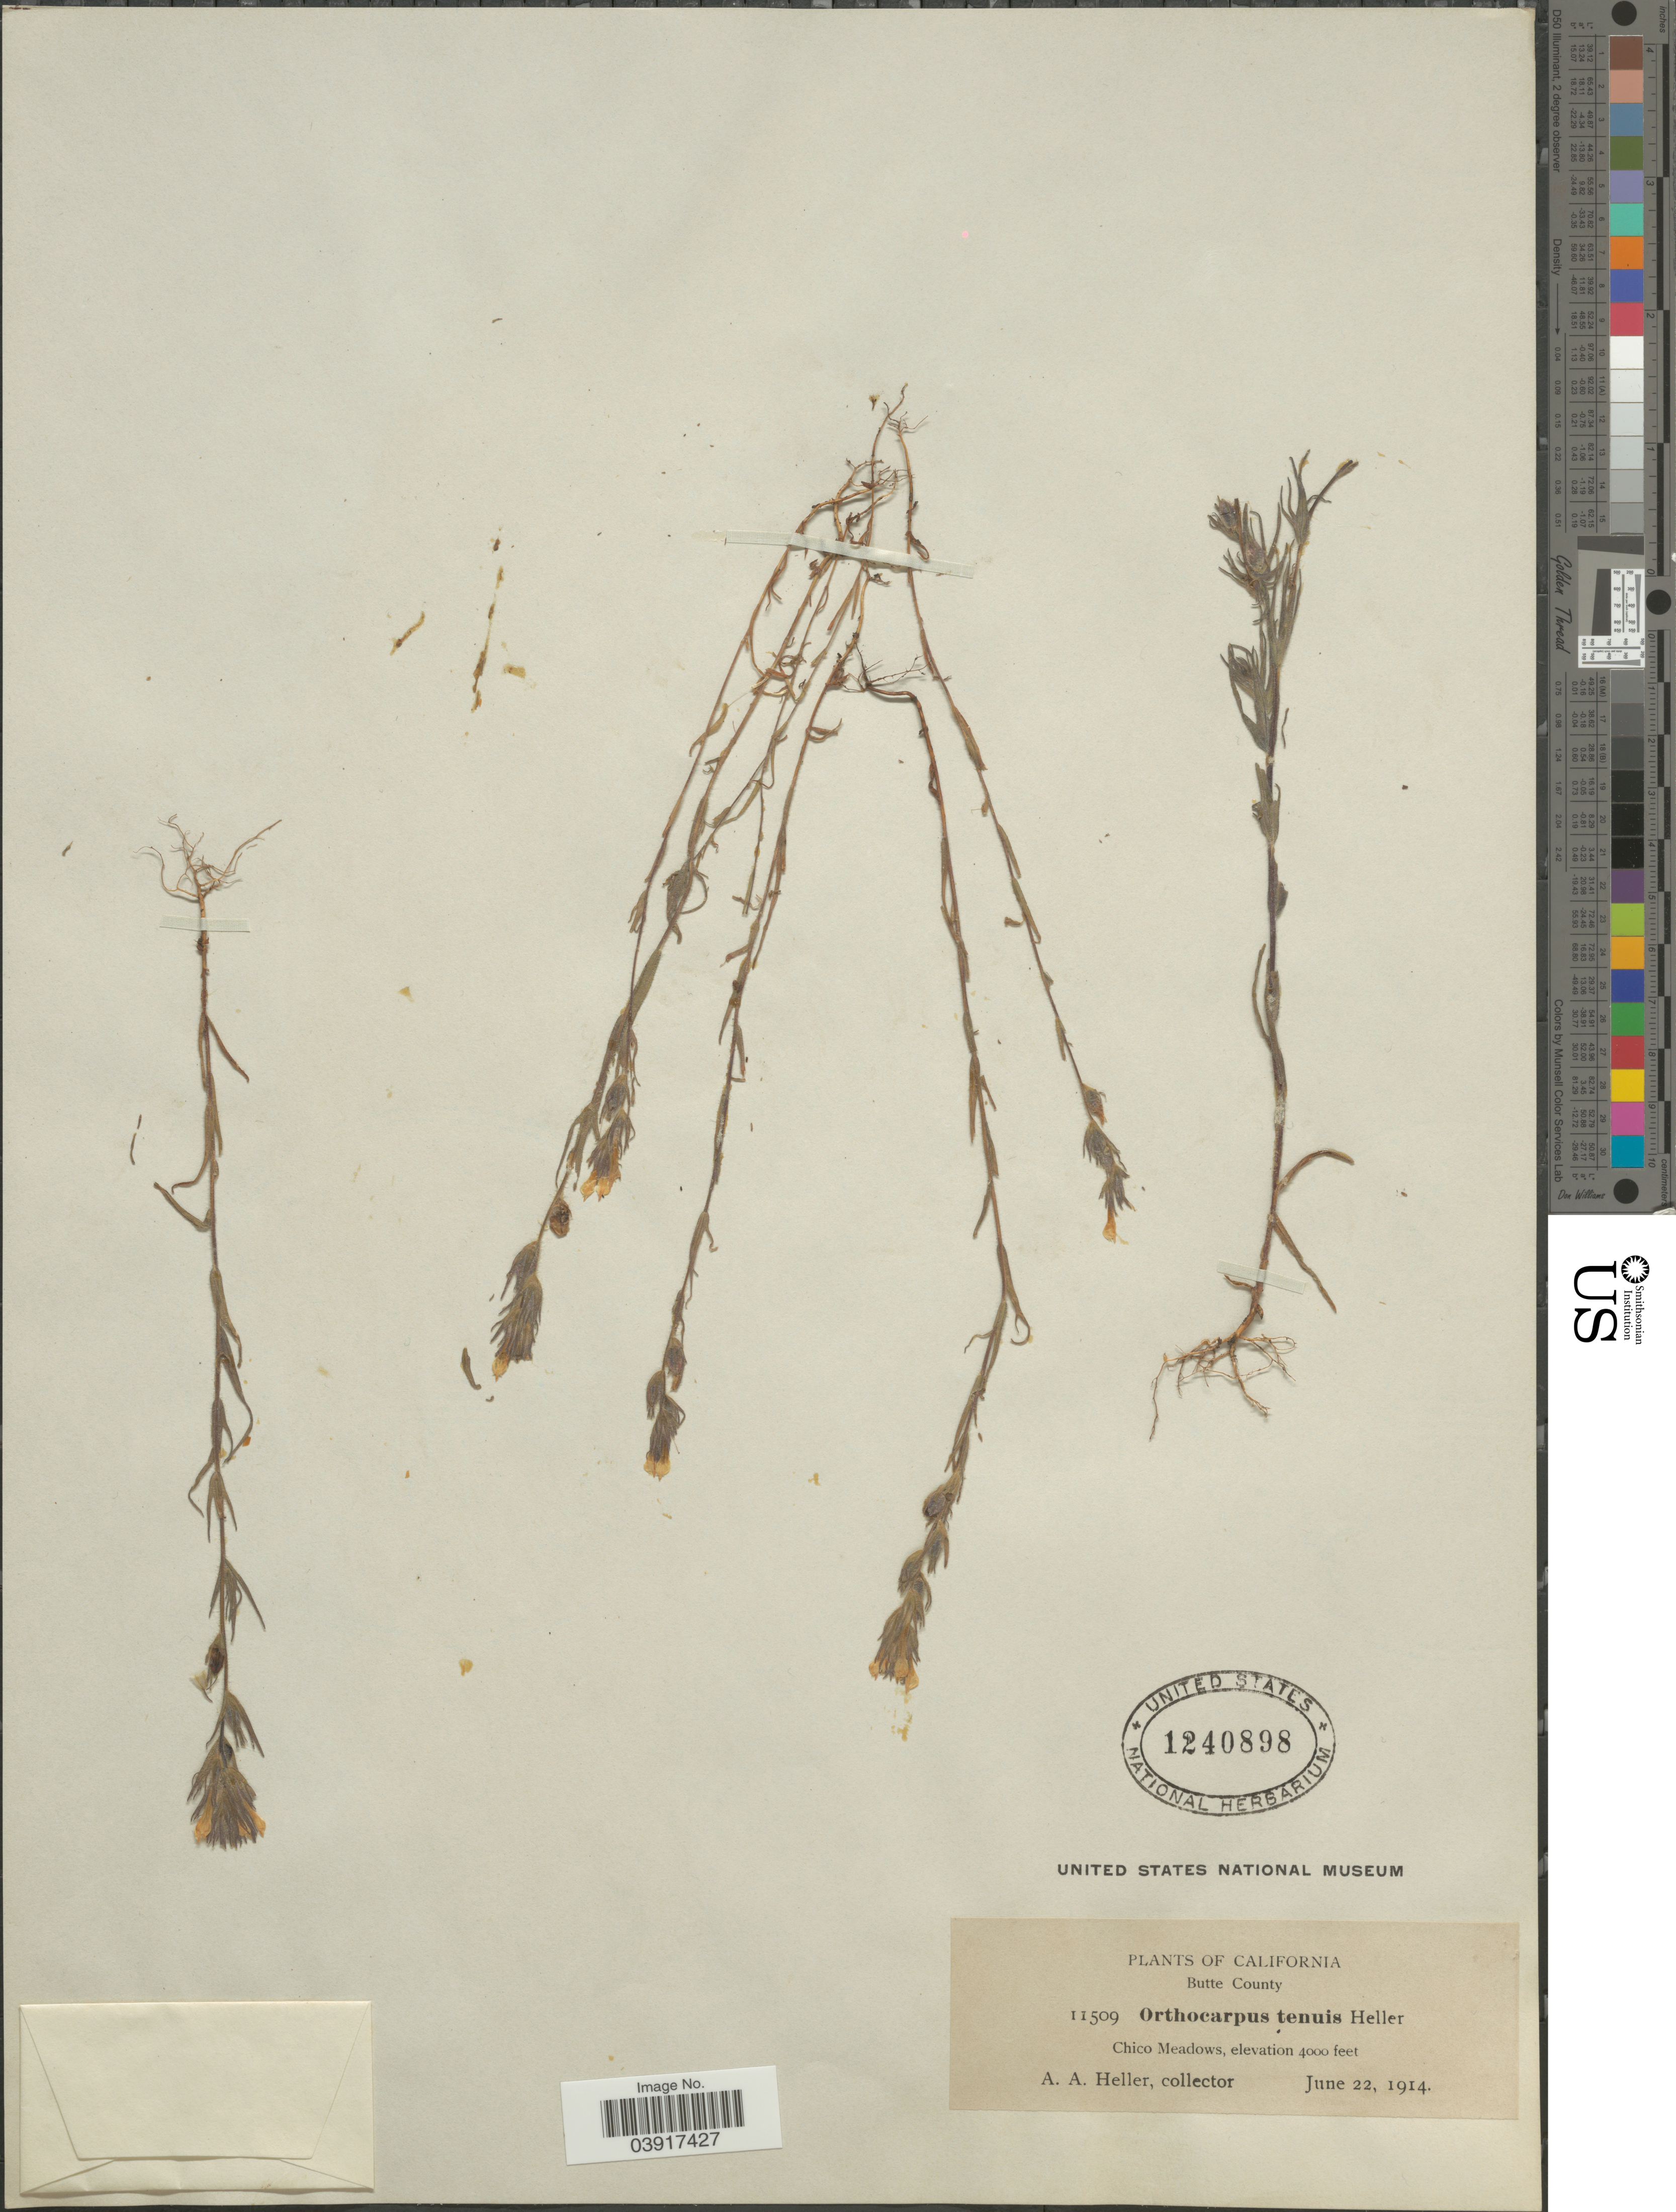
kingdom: Plantae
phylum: Tracheophyta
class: Magnoliopsida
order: Lamiales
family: Orobanchaceae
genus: Orthocarpus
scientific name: Orthocarpus hispidus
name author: Benth.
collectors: A. A. Heller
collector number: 11509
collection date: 1914-06-22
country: United States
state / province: California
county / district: Butte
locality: Butte County. Chico Meadows.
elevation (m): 1219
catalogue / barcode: US 1240898